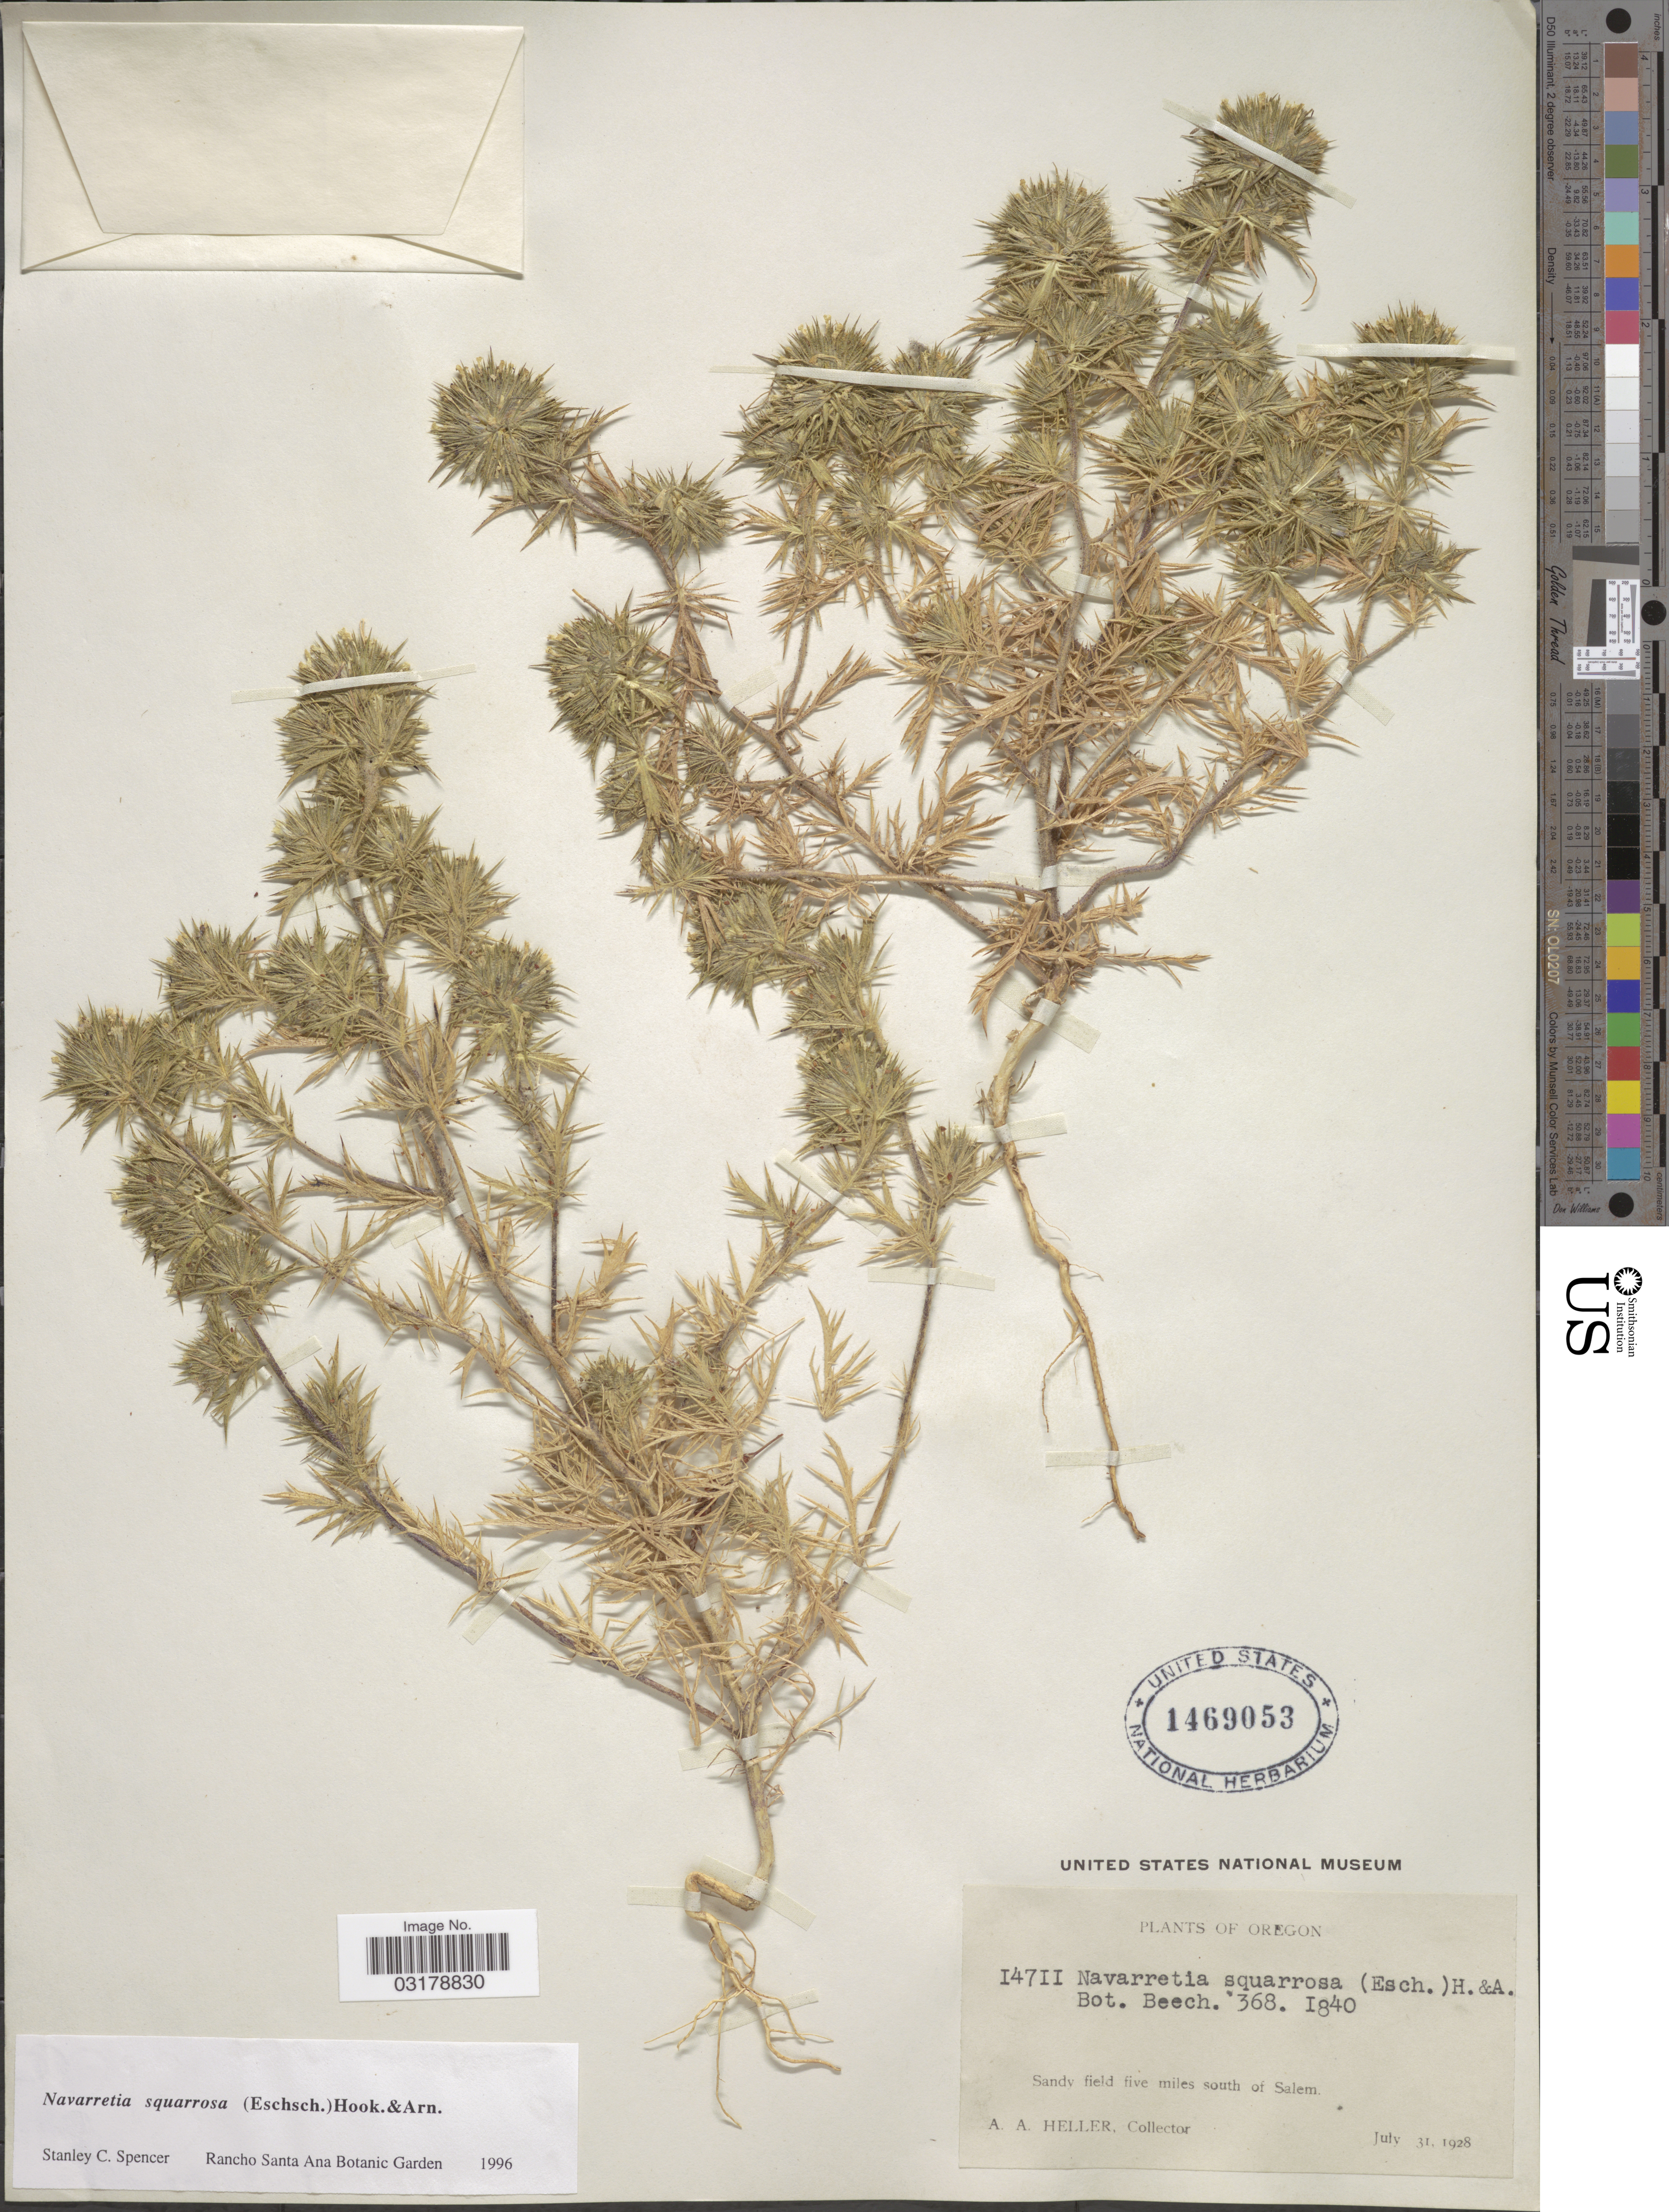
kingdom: Plantae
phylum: Tracheophyta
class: Magnoliopsida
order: Ericales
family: Polemoniaceae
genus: Navarretia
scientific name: Navarretia squarrosa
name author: (Eschsch.) Hook. & Arn.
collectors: A. A. Heller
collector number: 14711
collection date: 1928-07-31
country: United States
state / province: Oregon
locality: Sandy field five miles south of Salem.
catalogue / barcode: US 1469053